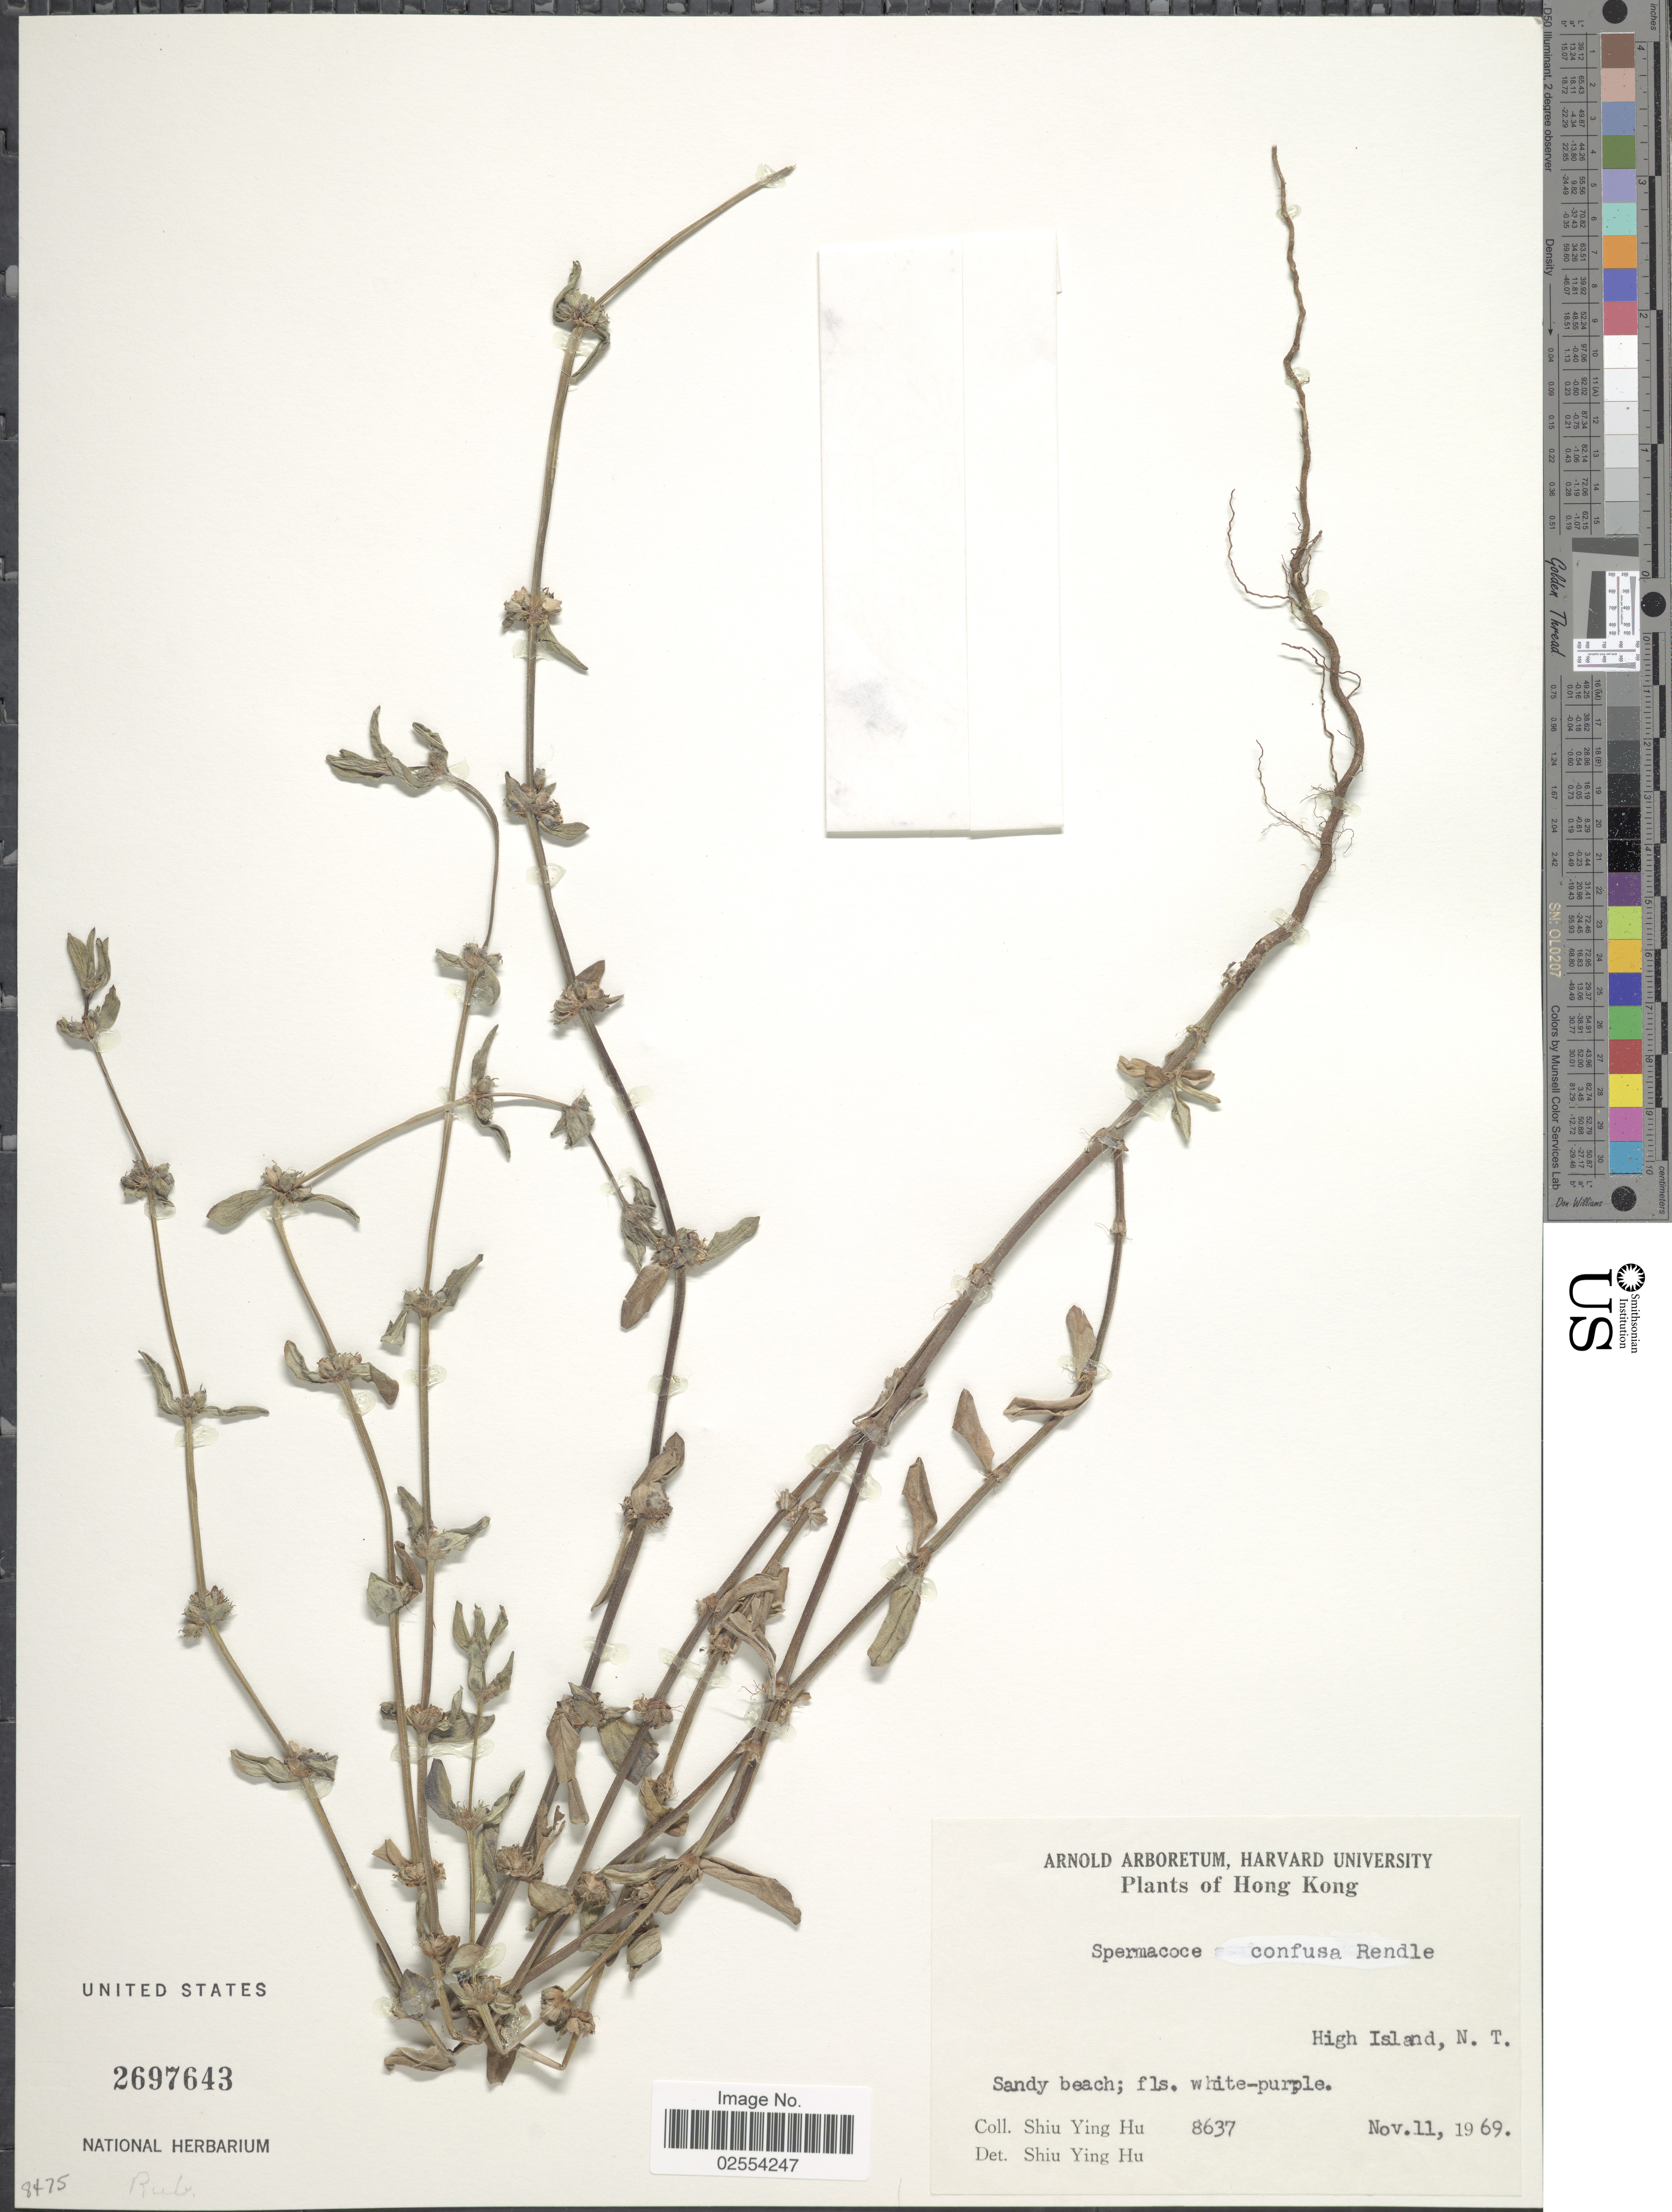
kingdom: Plantae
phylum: Tracheophyta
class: Magnoliopsida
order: Gentianales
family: Rubiaceae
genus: Spermacoce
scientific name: Spermacoce confusa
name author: Rendle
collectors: S. Y. Hu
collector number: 8637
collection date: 1969-11-11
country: China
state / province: Hong Kong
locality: High Island, N.T.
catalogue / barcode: US 2697643